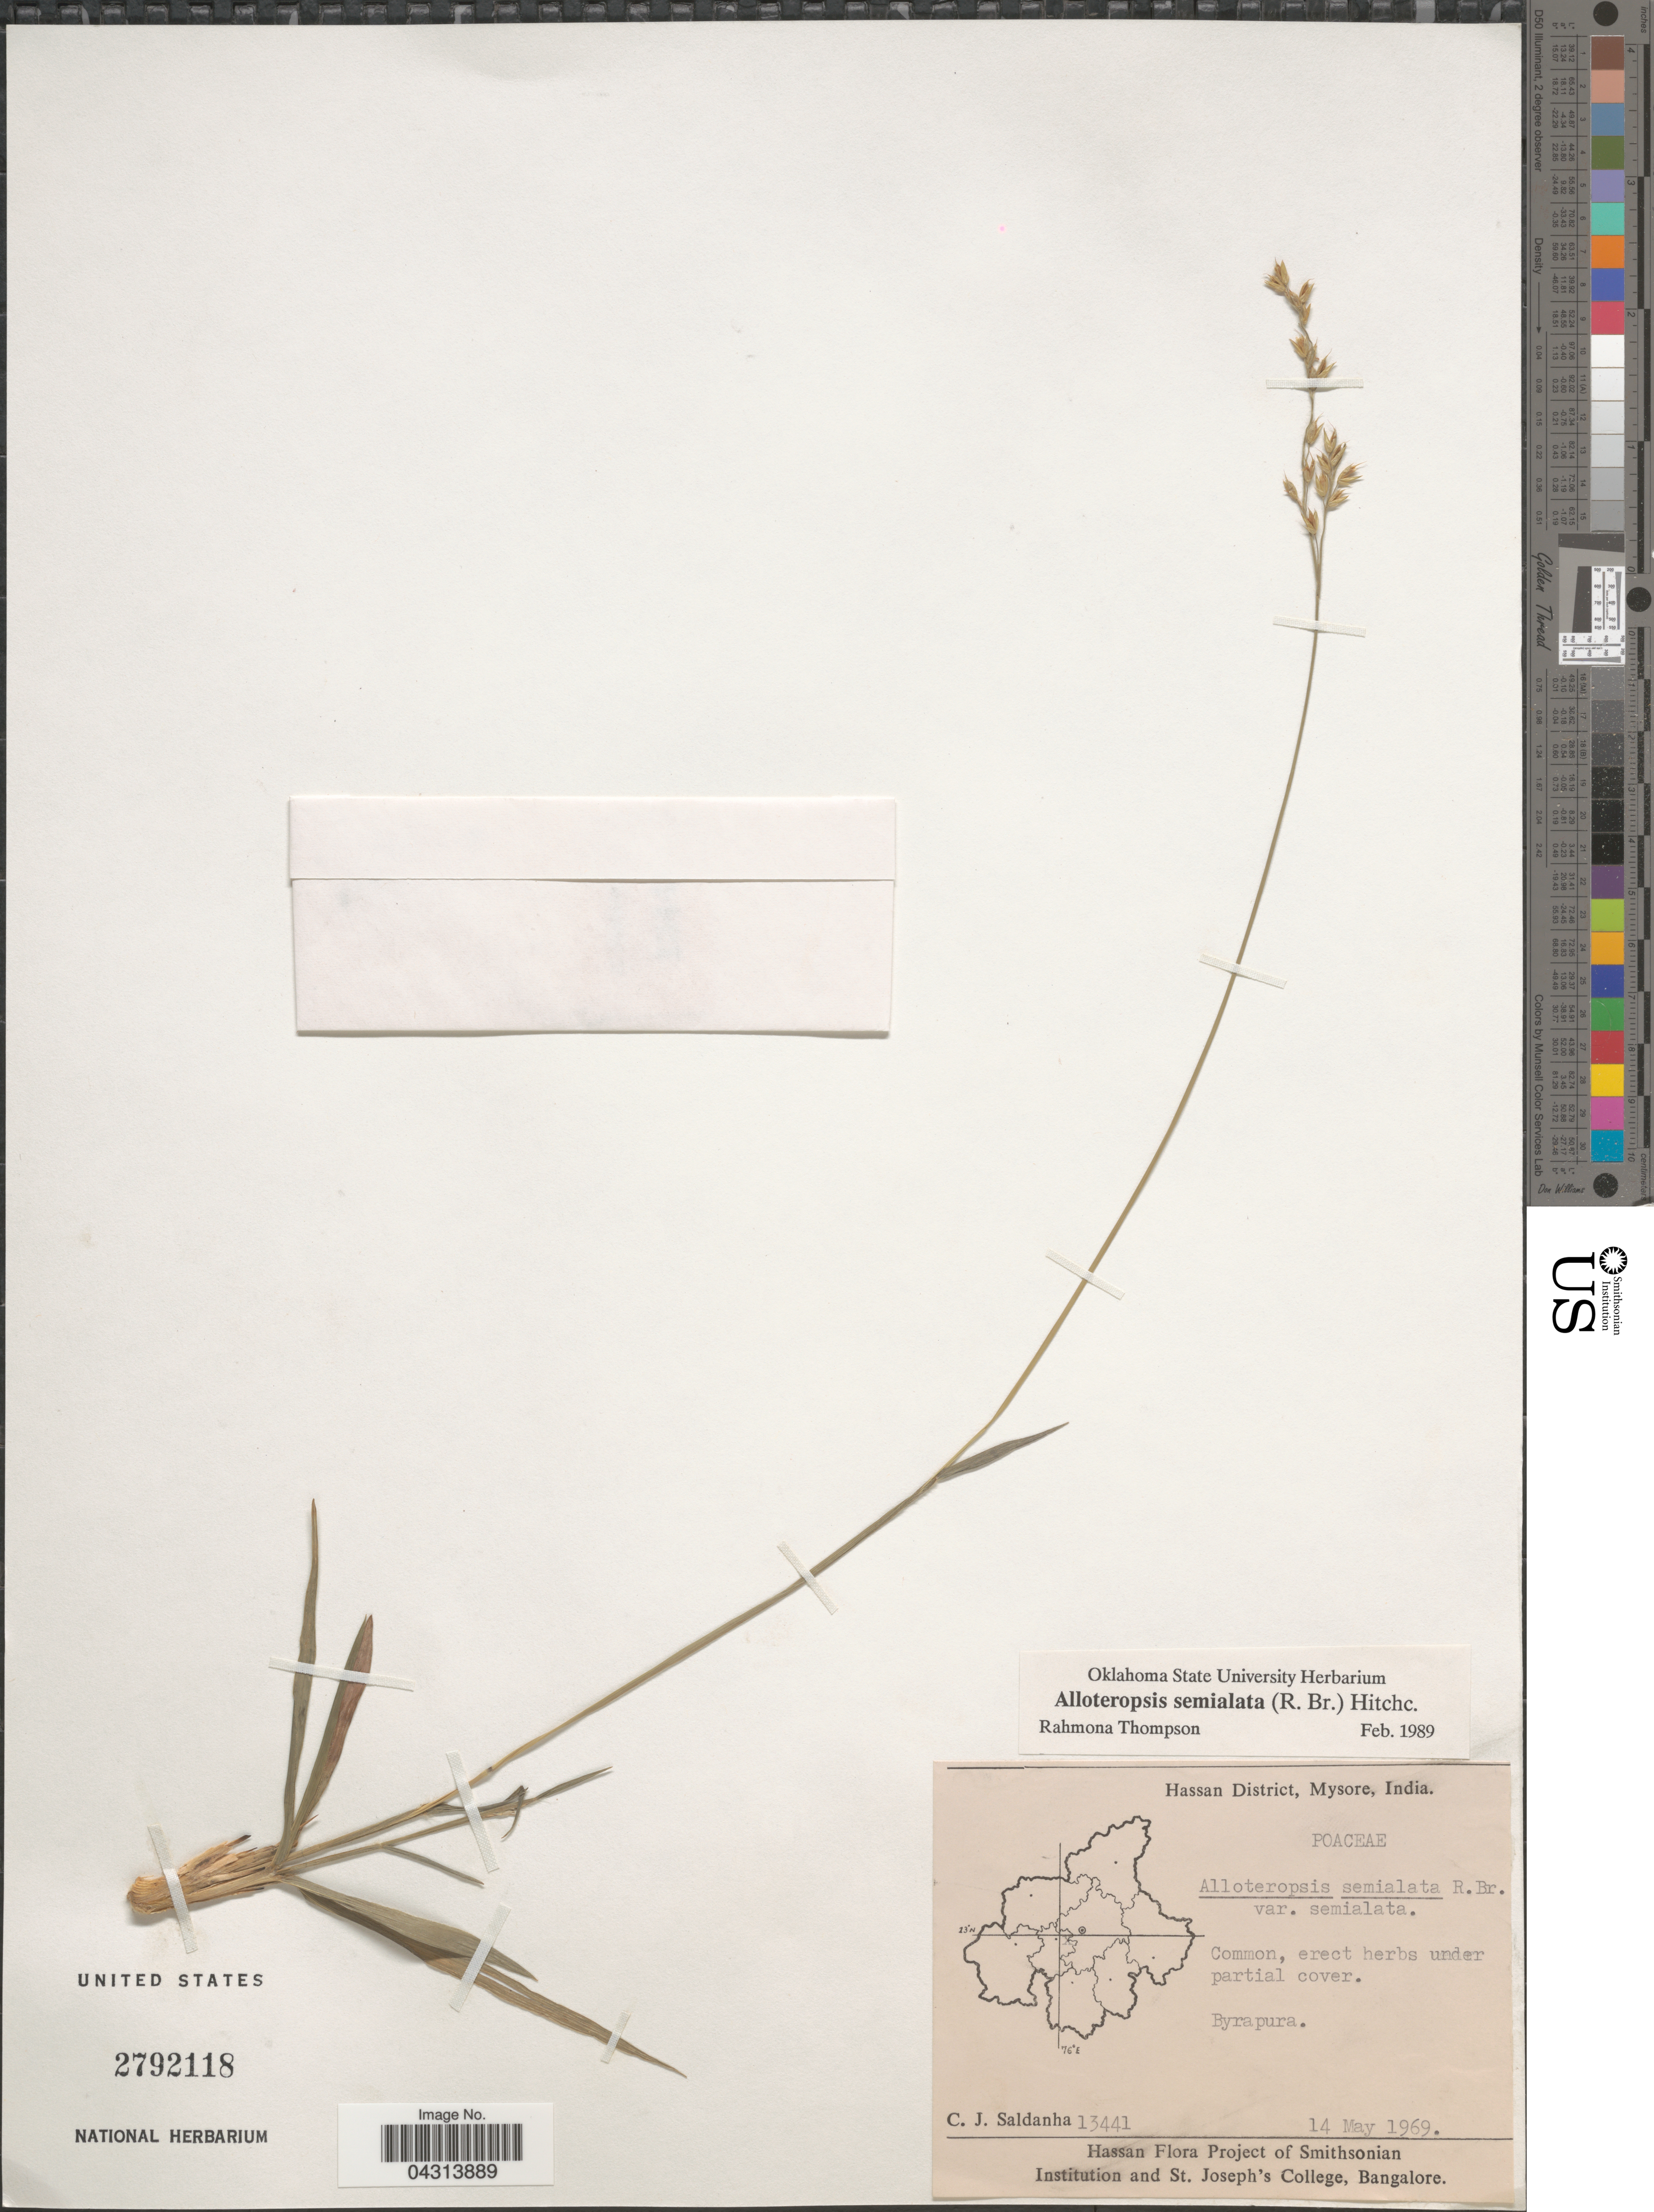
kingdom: Plantae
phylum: Tracheophyta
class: Liliopsida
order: Poales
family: Poaceae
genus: Alloteropsis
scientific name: Alloteropsis semialata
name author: (R. Br.) Hitchc.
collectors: C. J. Saldanha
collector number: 13441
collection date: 1969-05-14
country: India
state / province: Karnataka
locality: Hassan District, Mysore. Byrapura.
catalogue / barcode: US 2792118